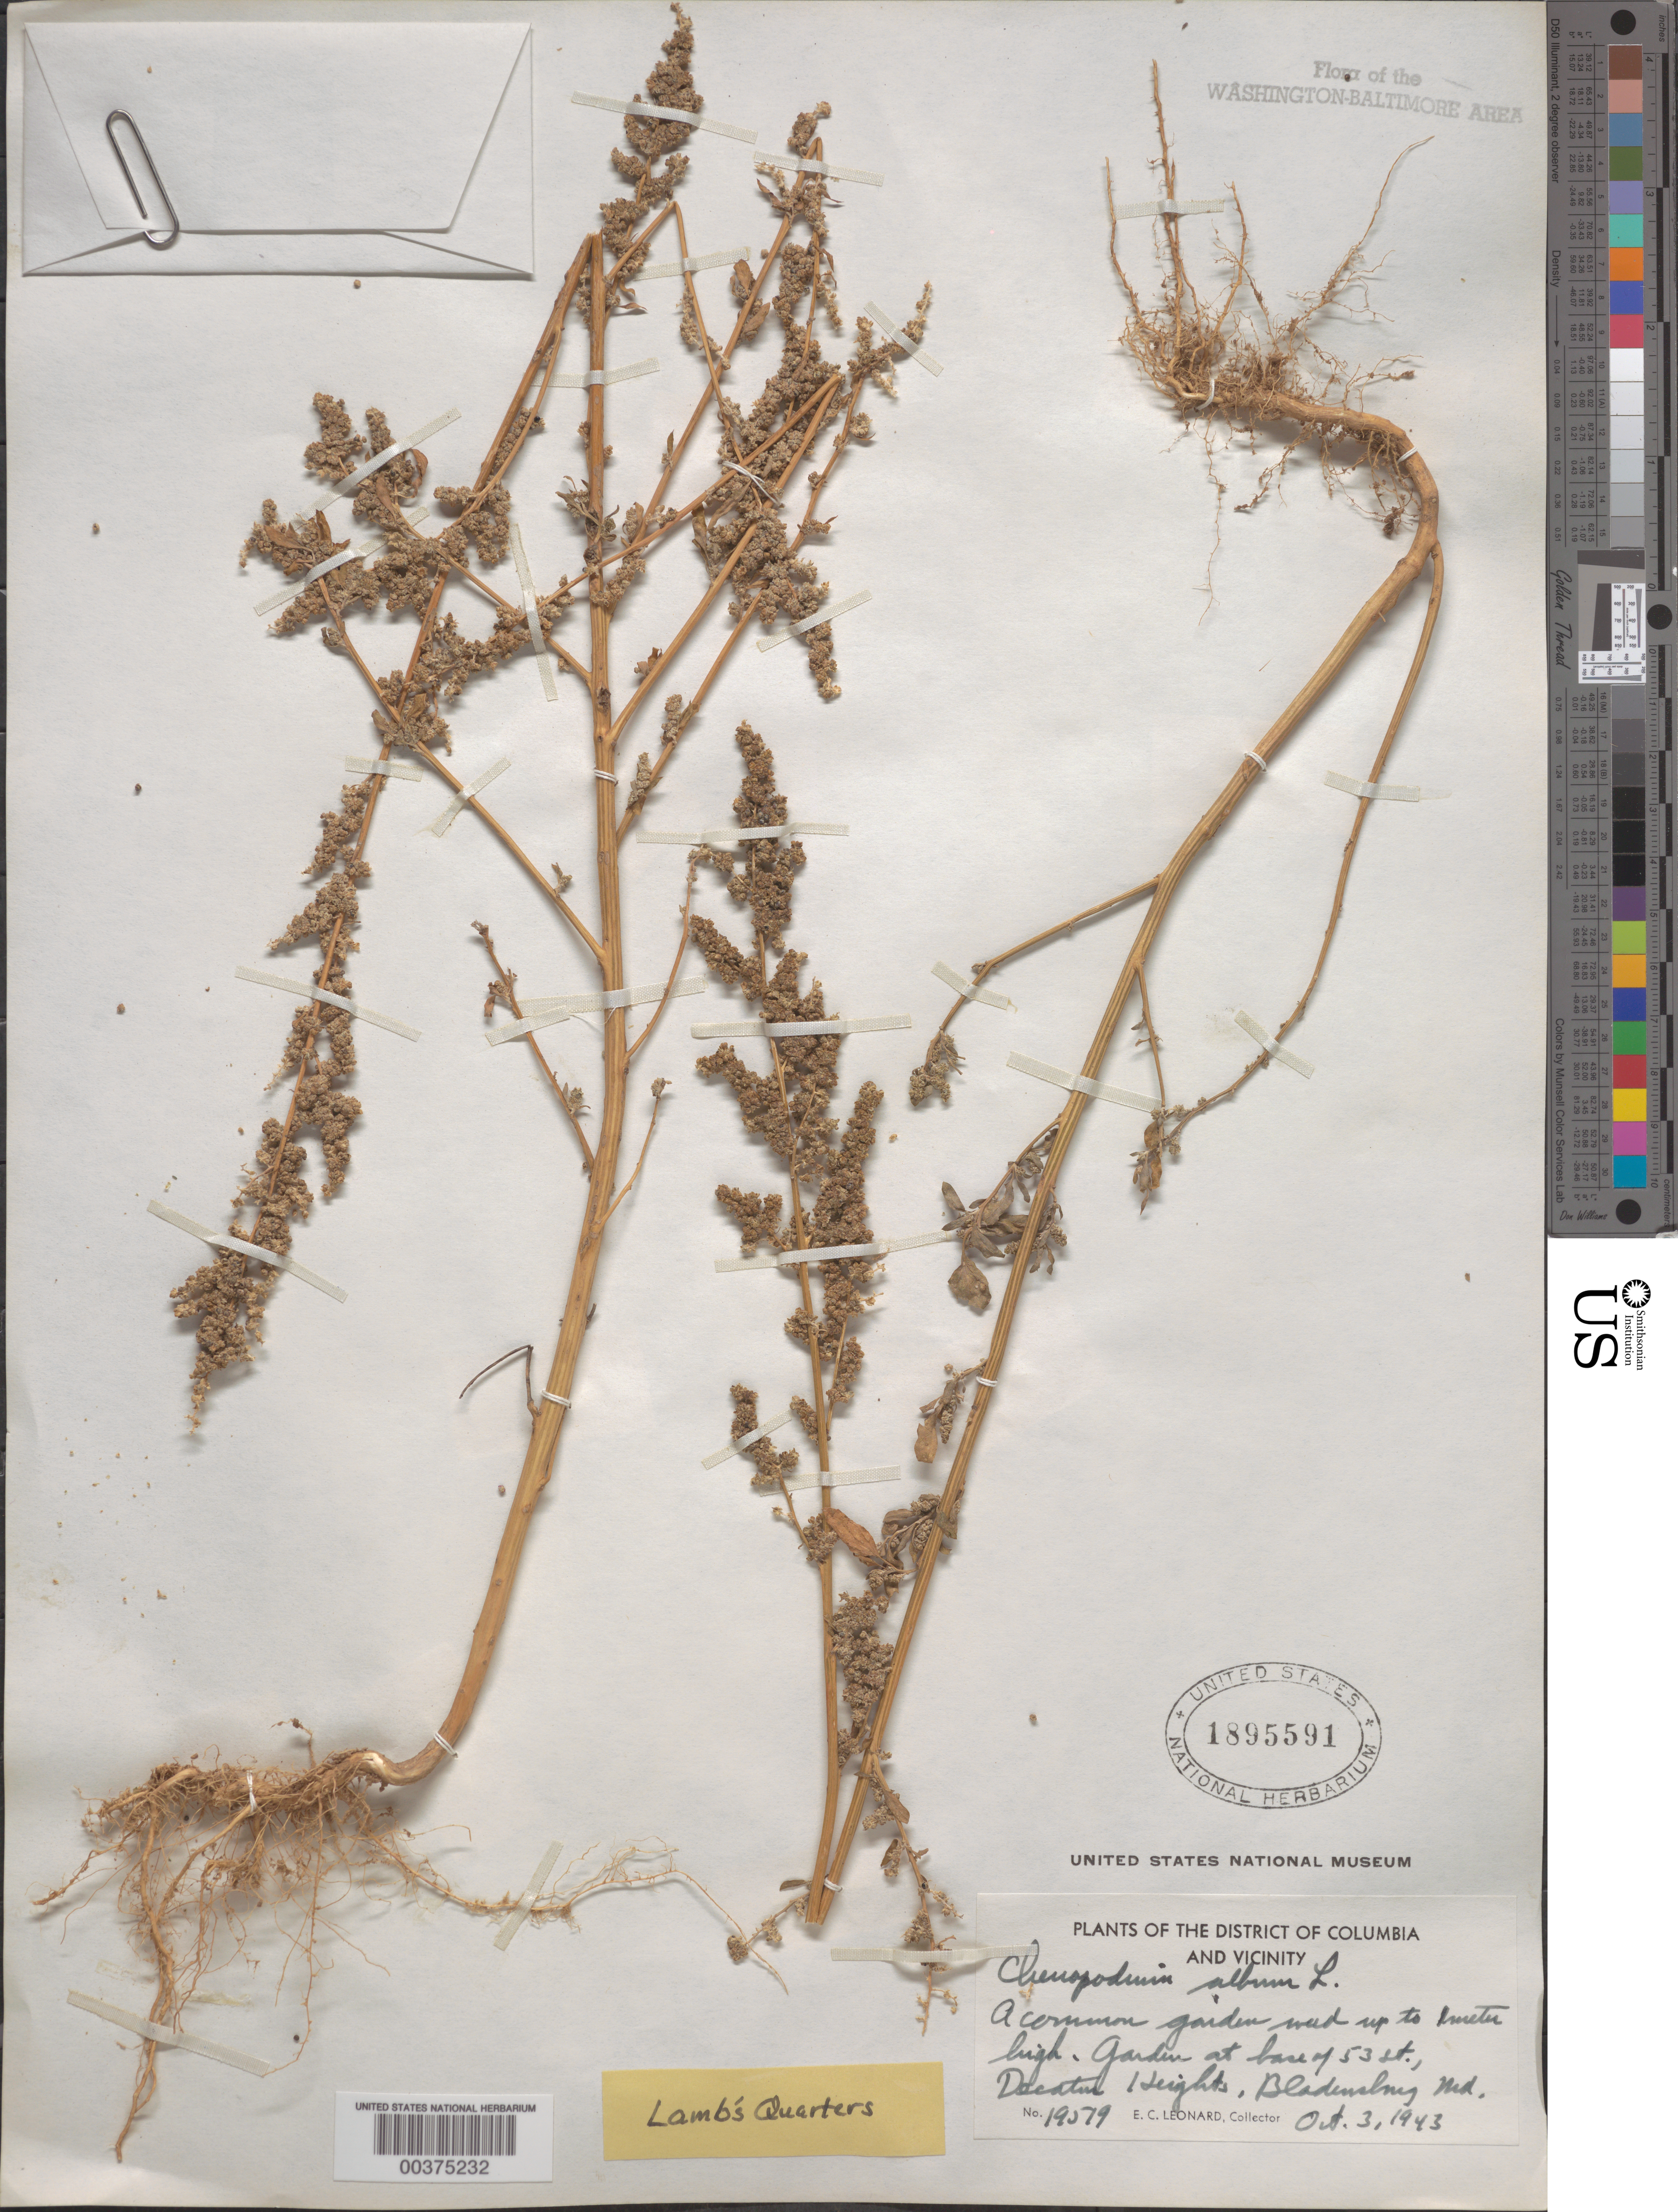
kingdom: Plantae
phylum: Tracheophyta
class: Magnoliopsida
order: Caryophyllales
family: Amaranthaceae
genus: Chenopodium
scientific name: Chenopodium album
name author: L.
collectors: E. C. Leonard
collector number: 19519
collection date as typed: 03 Oct 1943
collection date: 1943-10-03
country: United States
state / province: Maryland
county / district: Prince George's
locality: Decatur Heights, Bladensburg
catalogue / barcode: US 1895591